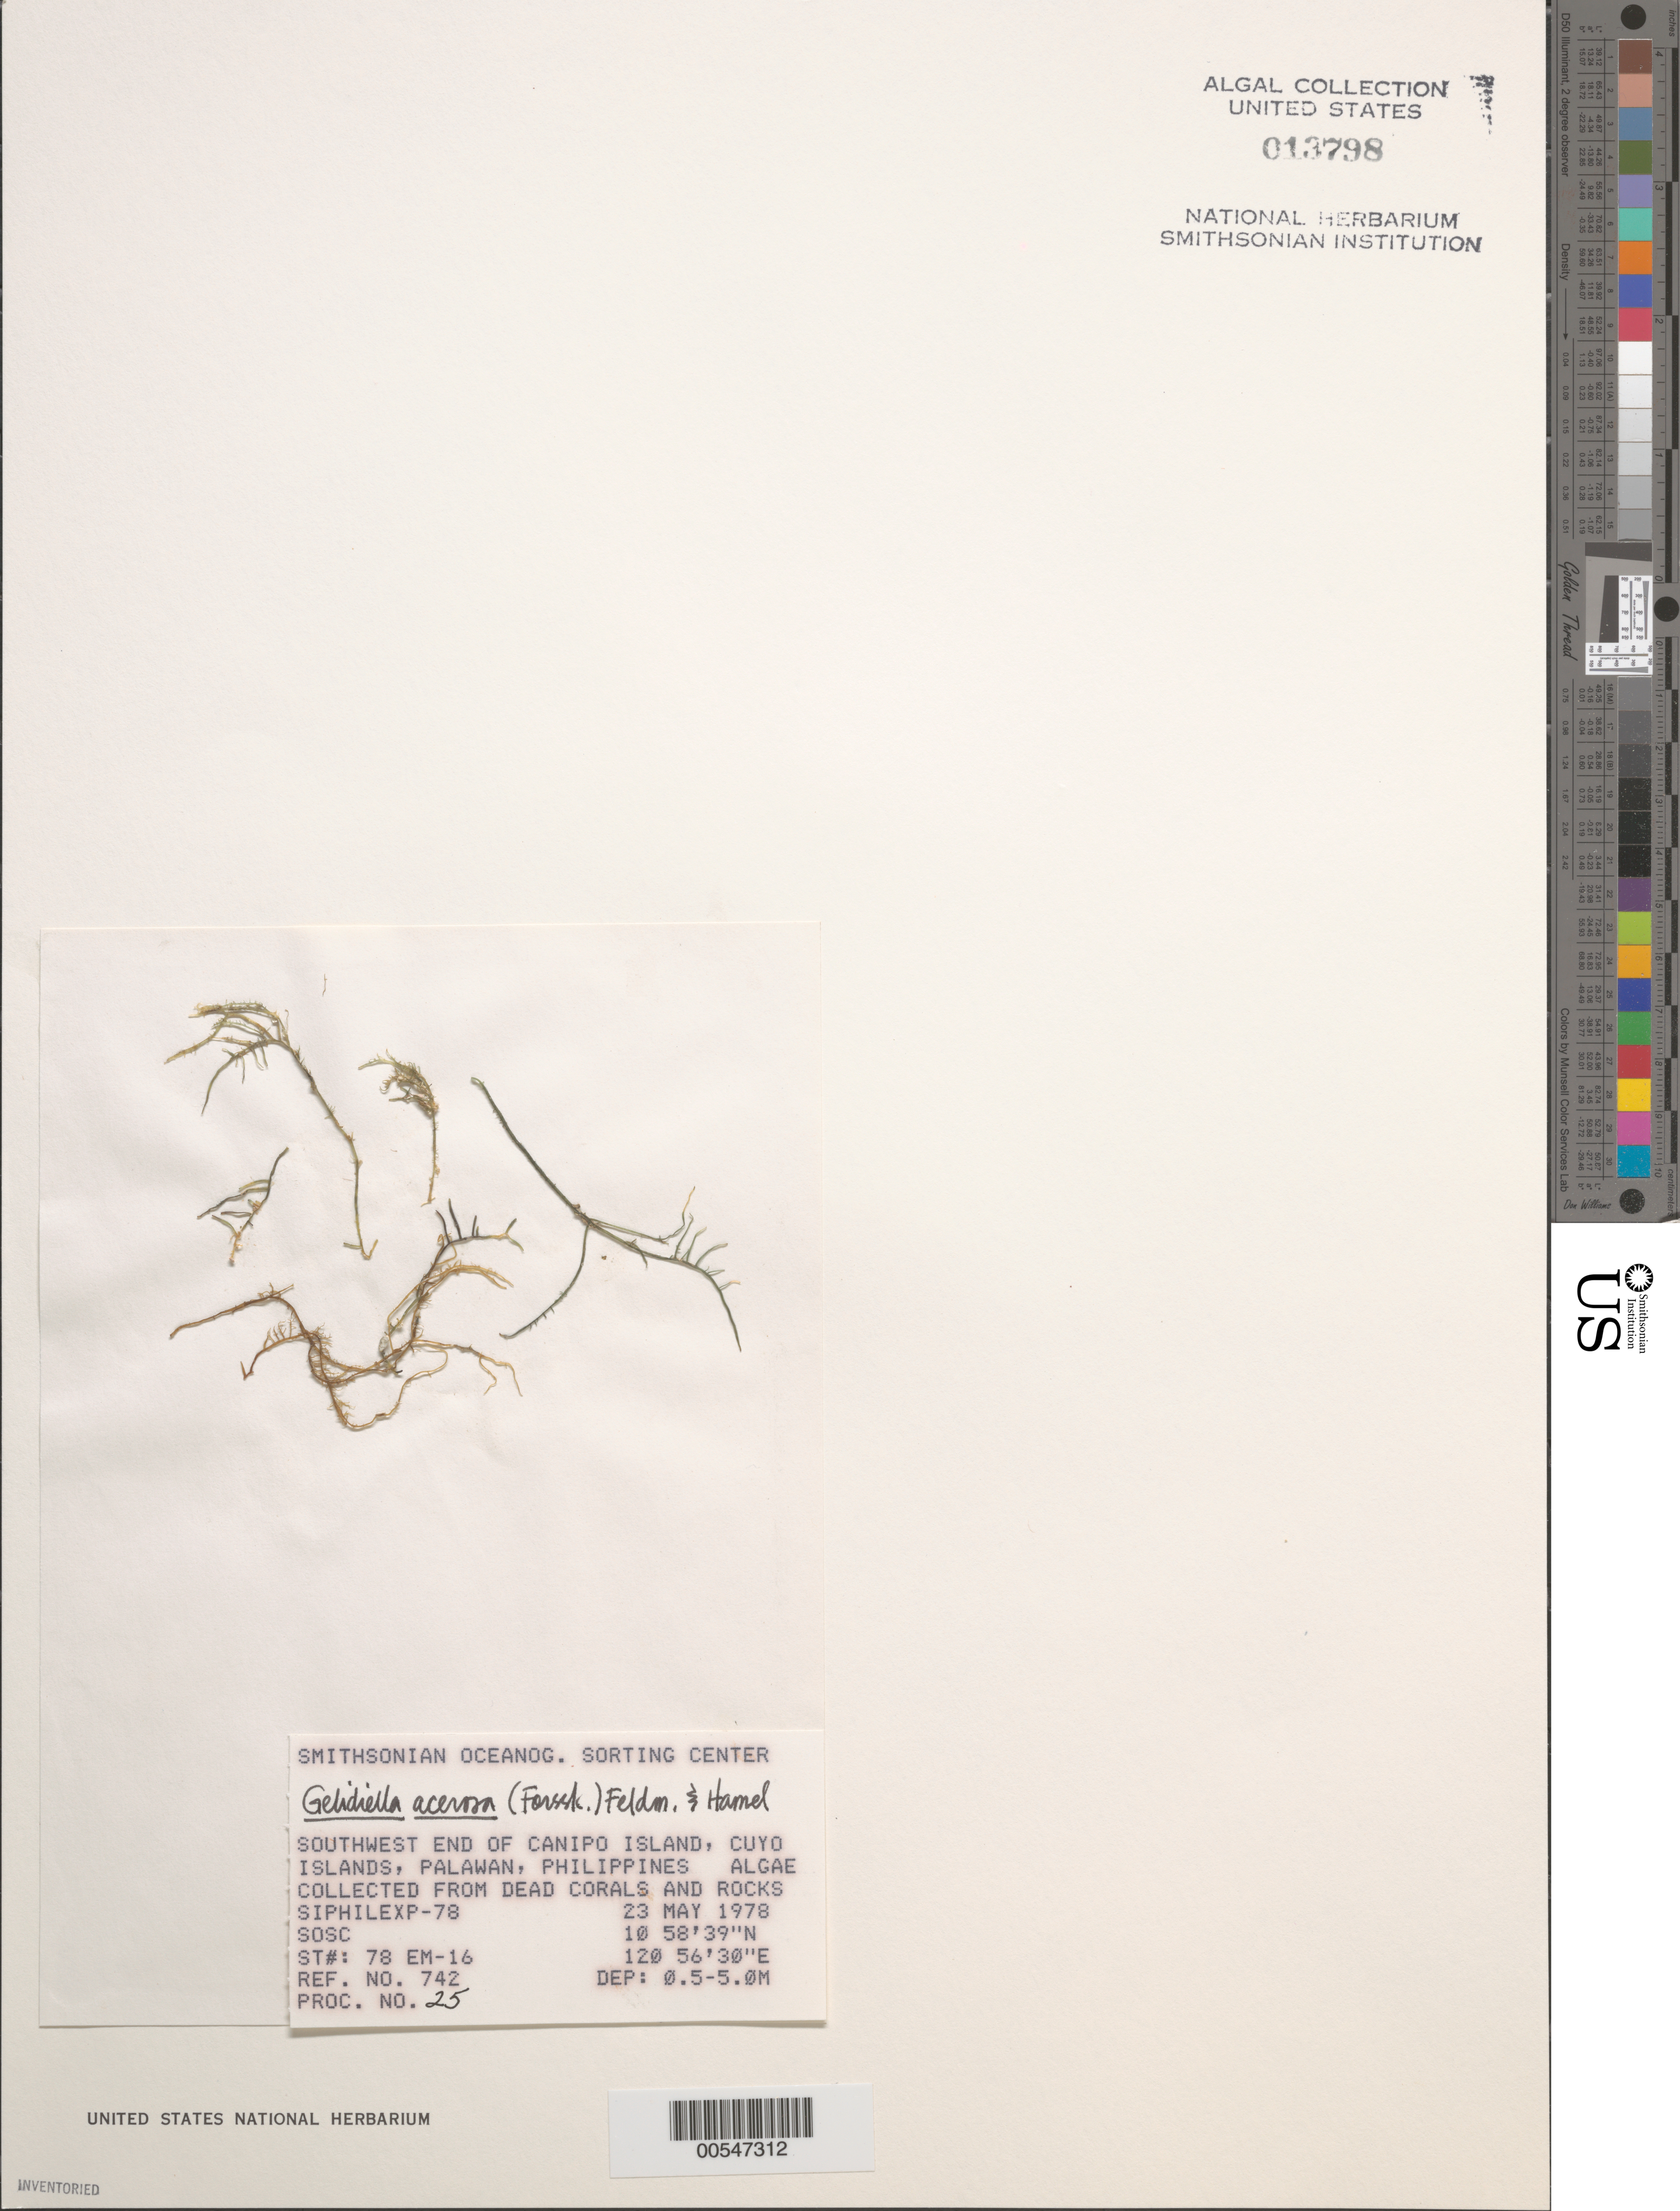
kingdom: Plantae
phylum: Rhodophyta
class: Florideophyceae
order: Gelidiales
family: Gelidiellaceae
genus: Gelidiella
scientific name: Gelidiella acerosa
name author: (Forssk.) Feldmann & G. Hamel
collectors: SOSC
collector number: Station 78 Em-16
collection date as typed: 23 May 1978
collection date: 1978-05-23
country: Philippines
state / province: Mimaropa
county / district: Palawan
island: Canipo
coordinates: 10 58' 39" N, 120 56' 30" E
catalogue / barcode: US 13798